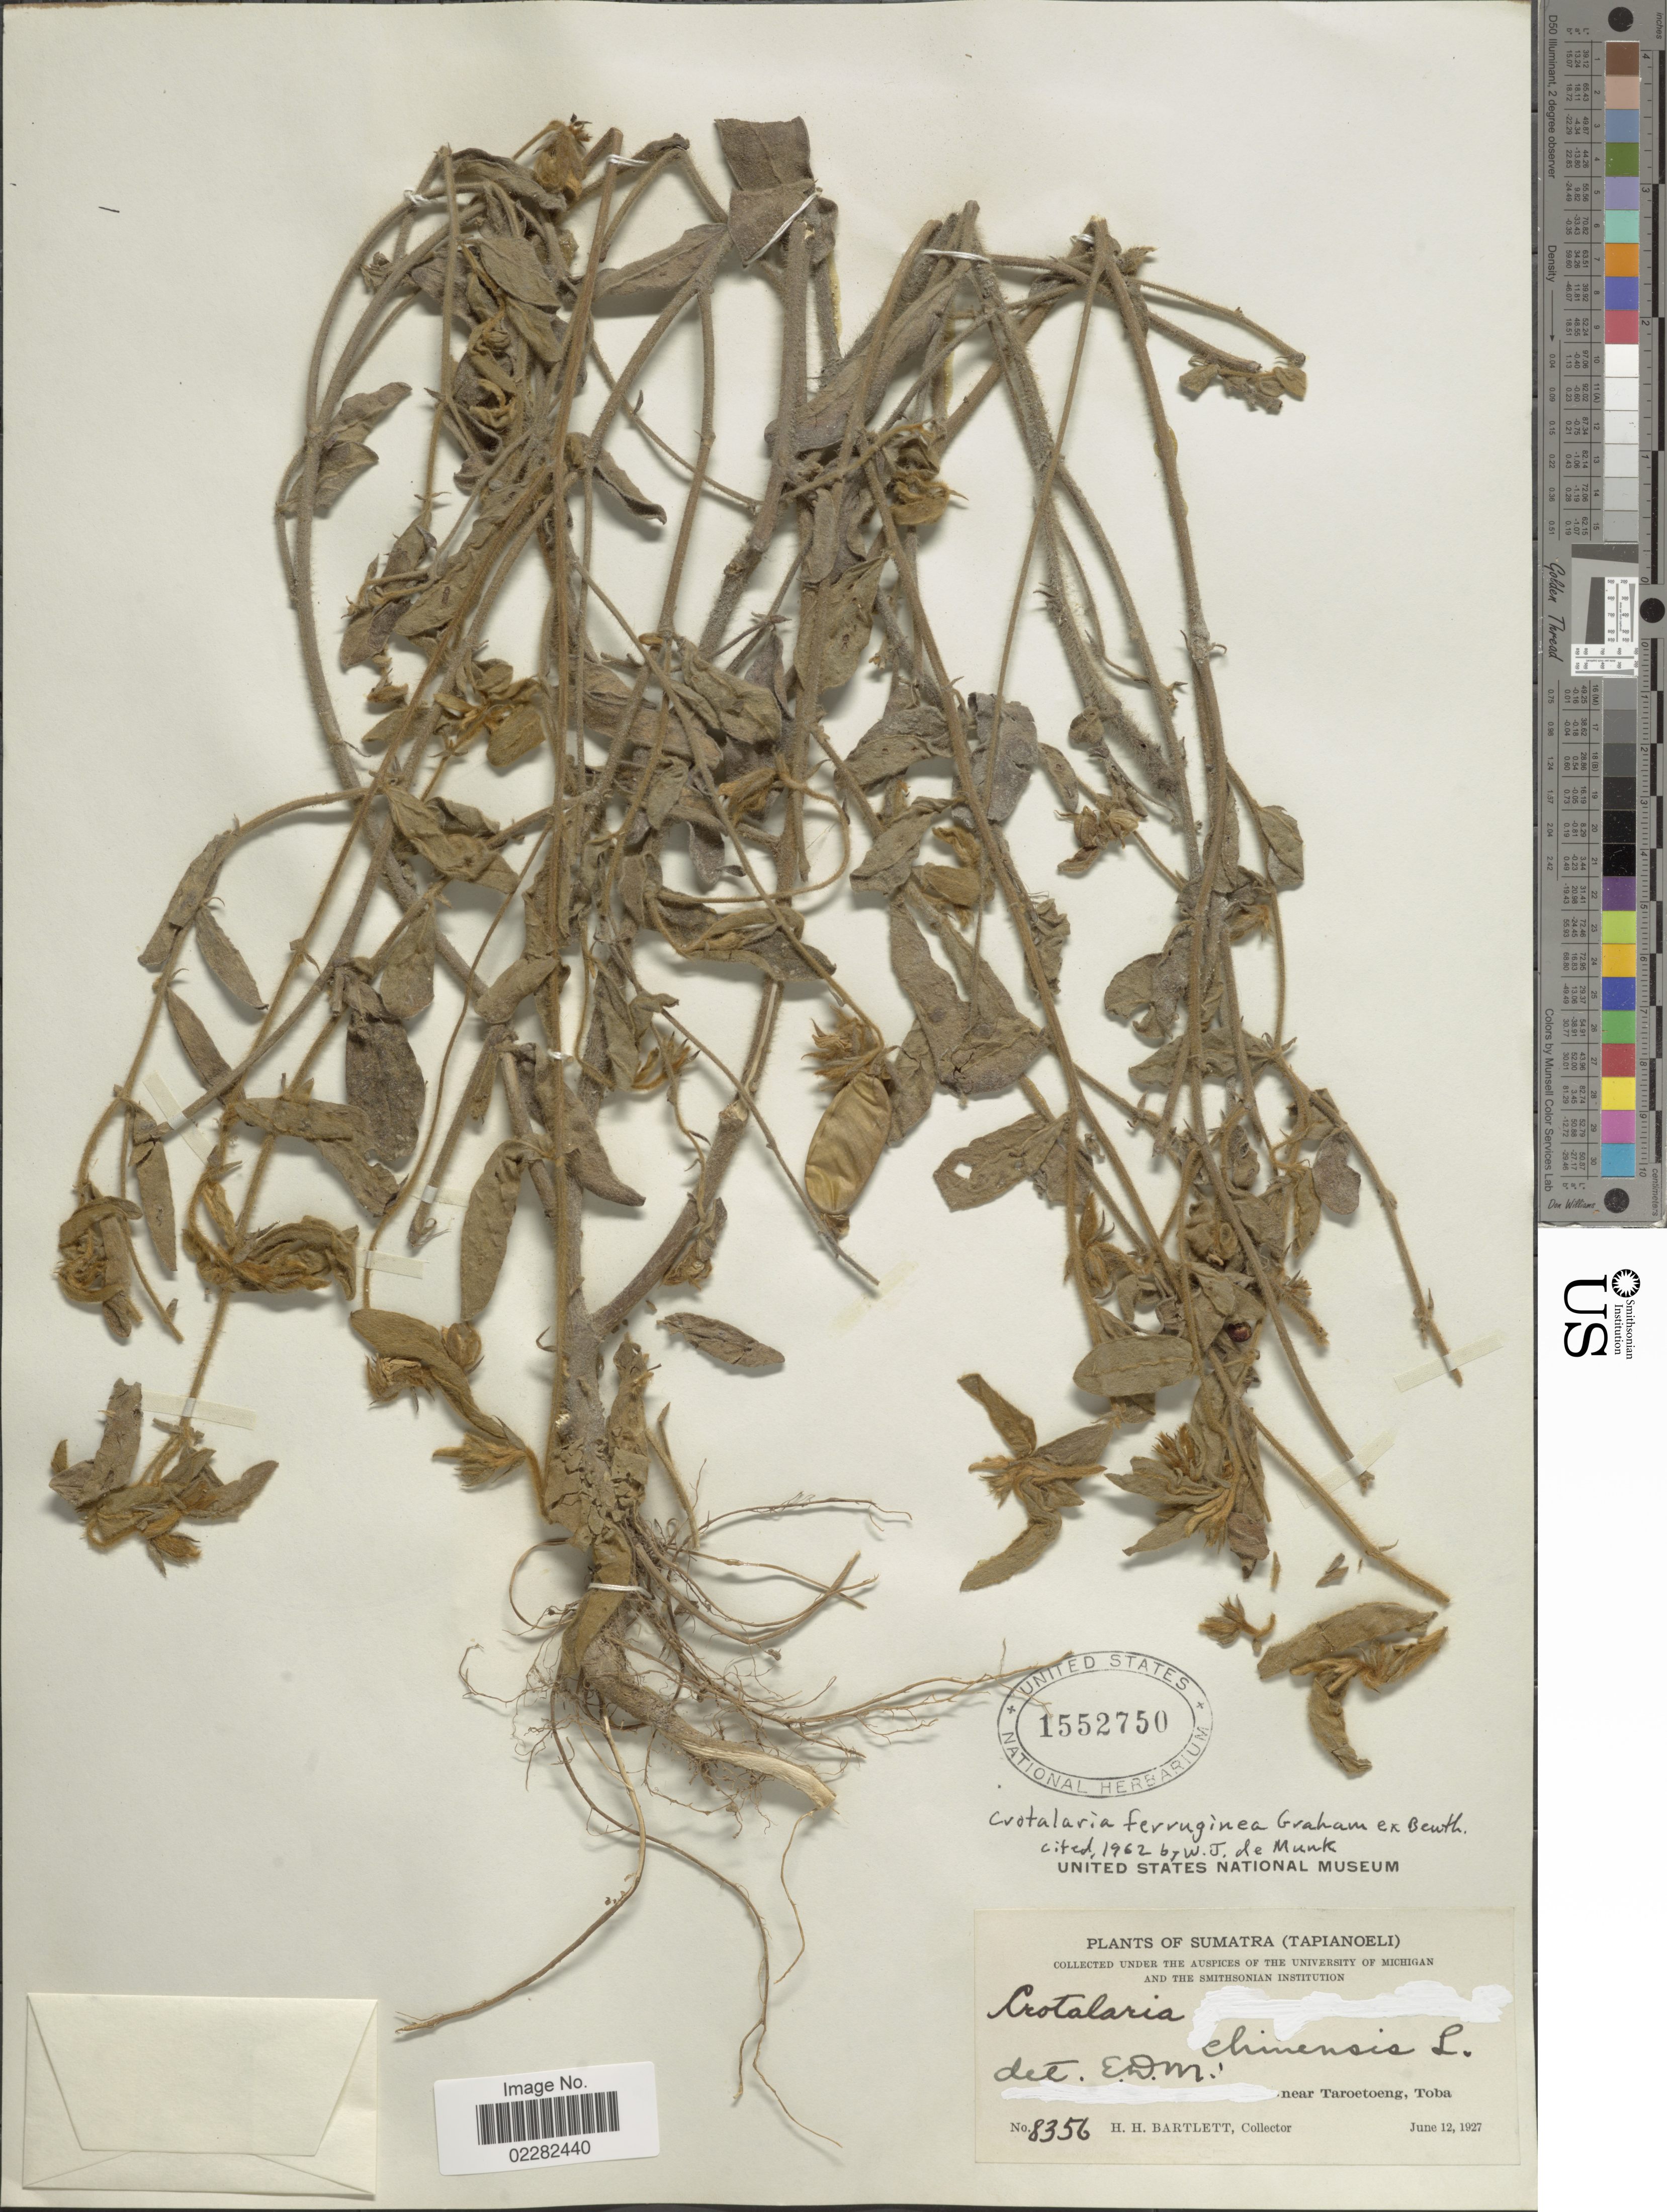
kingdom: Plantae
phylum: Tracheophyta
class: Magnoliopsida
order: Fabales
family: Fabaceae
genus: Crotalaria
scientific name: Crotalaria lejoloba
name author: Bartl.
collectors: H. H. Bartlett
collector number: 8356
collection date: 1927-06-12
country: Indonesia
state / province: Sumatra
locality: Tapianoeli, near Taroetoeng, Toba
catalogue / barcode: US 1552750